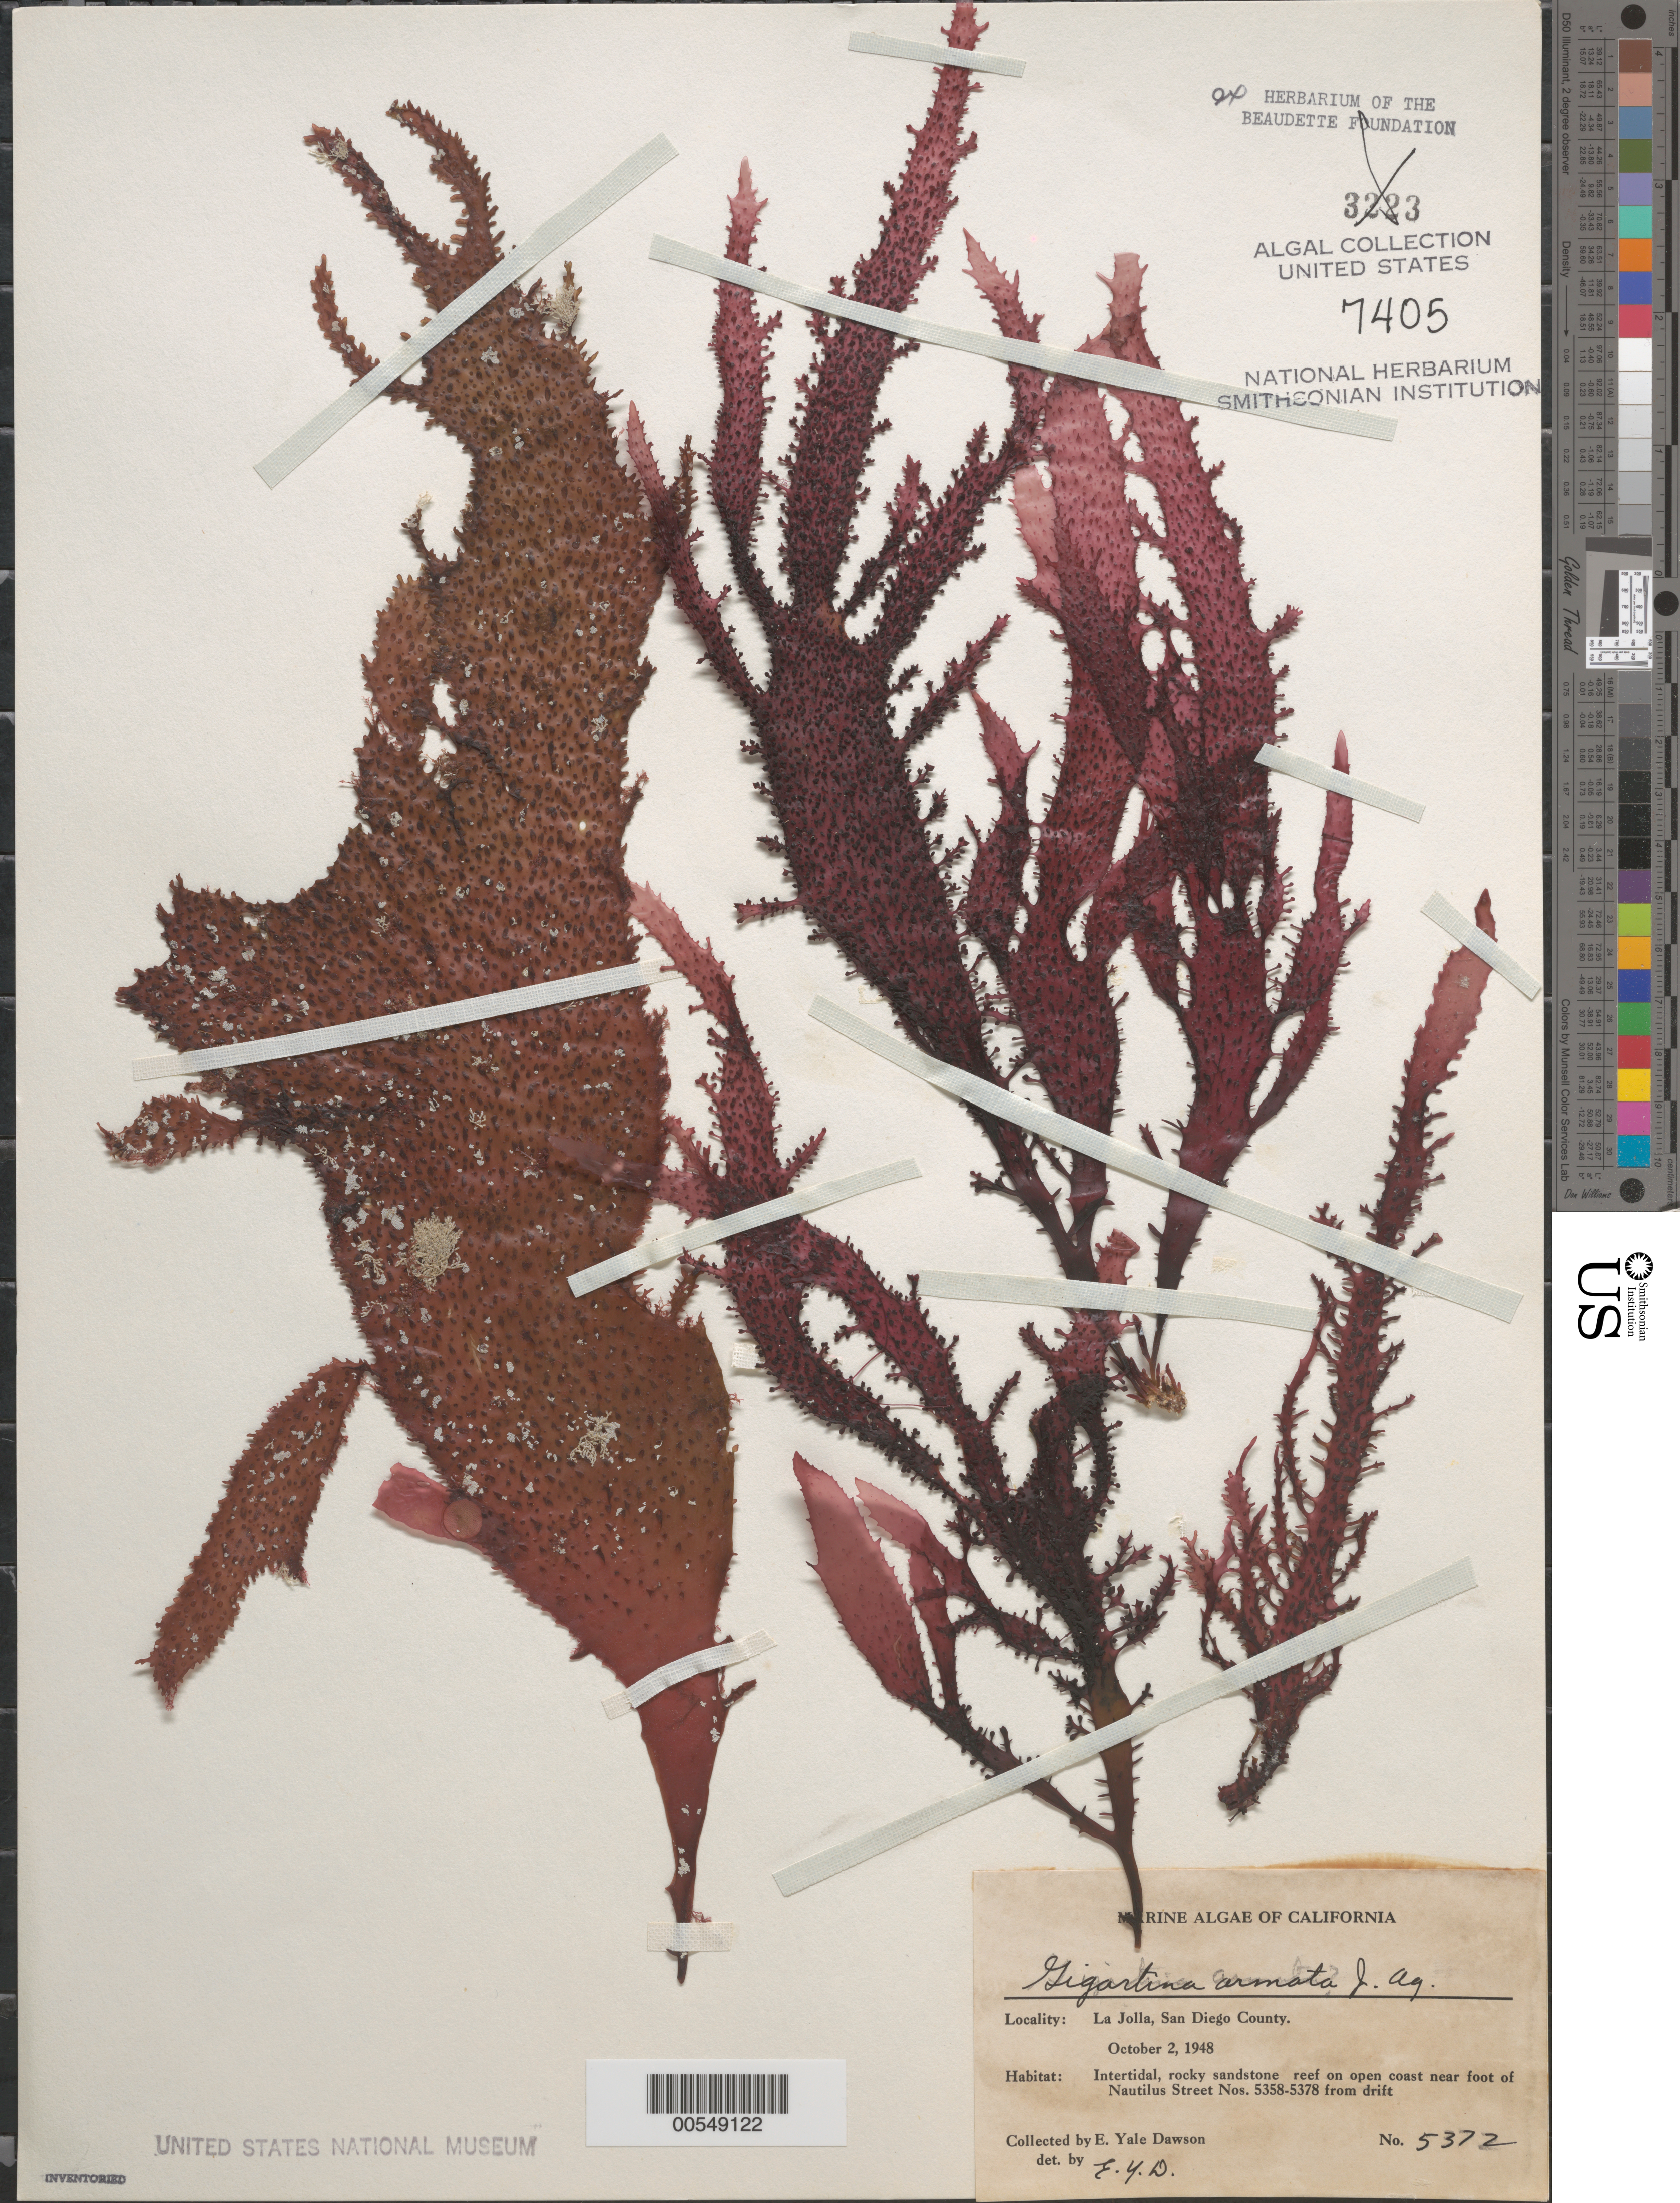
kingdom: Plantae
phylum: Rhodophyta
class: Florideophyceae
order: Gigartinales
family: Gigartinaceae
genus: Chondracanthus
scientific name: Chondracanthus spinosus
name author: (Kütz.) Guiry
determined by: Algae name updating Project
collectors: E. Y. Dawson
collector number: EYD 5372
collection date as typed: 02 Oct 1948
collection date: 1948-10-02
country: United States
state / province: California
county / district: San Diego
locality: La Jolla, near foot of Nautilus Street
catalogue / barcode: US 7405